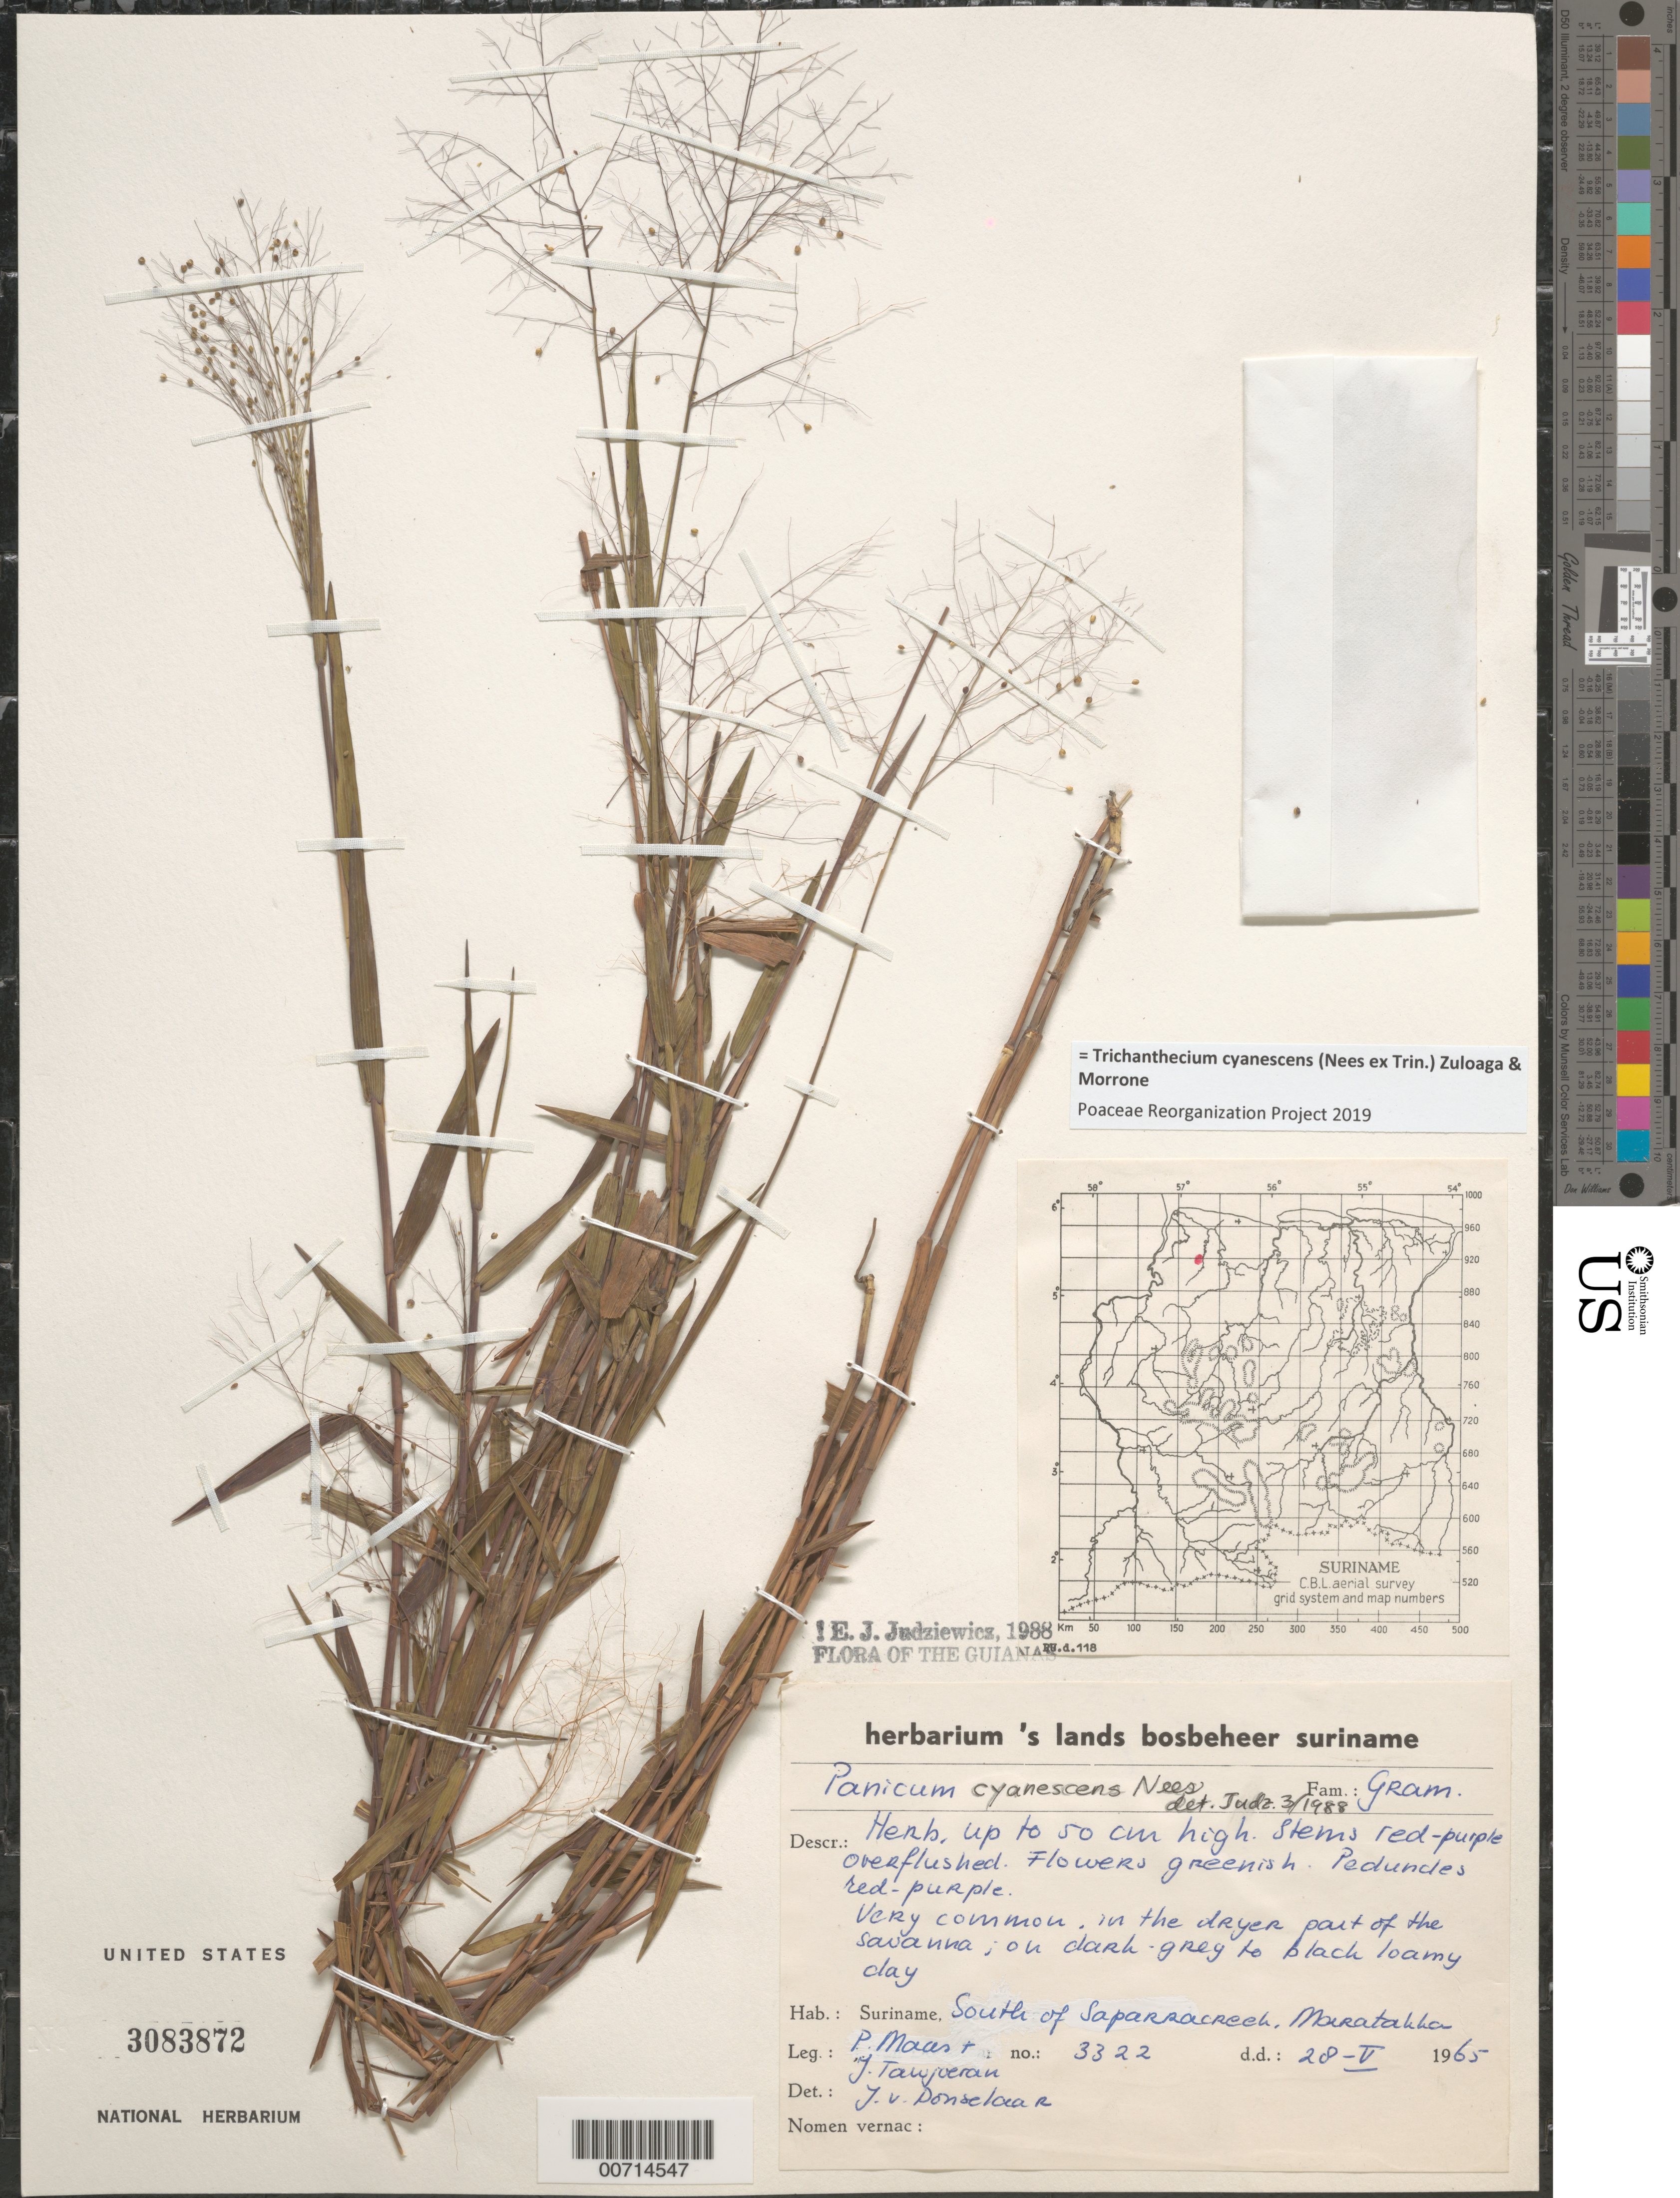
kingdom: Plantae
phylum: Tracheophyta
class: Liliopsida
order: Poales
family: Poaceae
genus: Panicum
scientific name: Panicum cyanescens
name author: Nees ex Trin.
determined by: Judziewicz, E. J.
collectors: P. Maas & J. Tawjoeran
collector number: LBB 3322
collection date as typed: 28-May-65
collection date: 1965-05-28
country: Suriname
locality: Maratakka R., Saparra Creek, S of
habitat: Savanna, dark-grey and black loamy clay; drier part of the savanna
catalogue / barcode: US 3083872